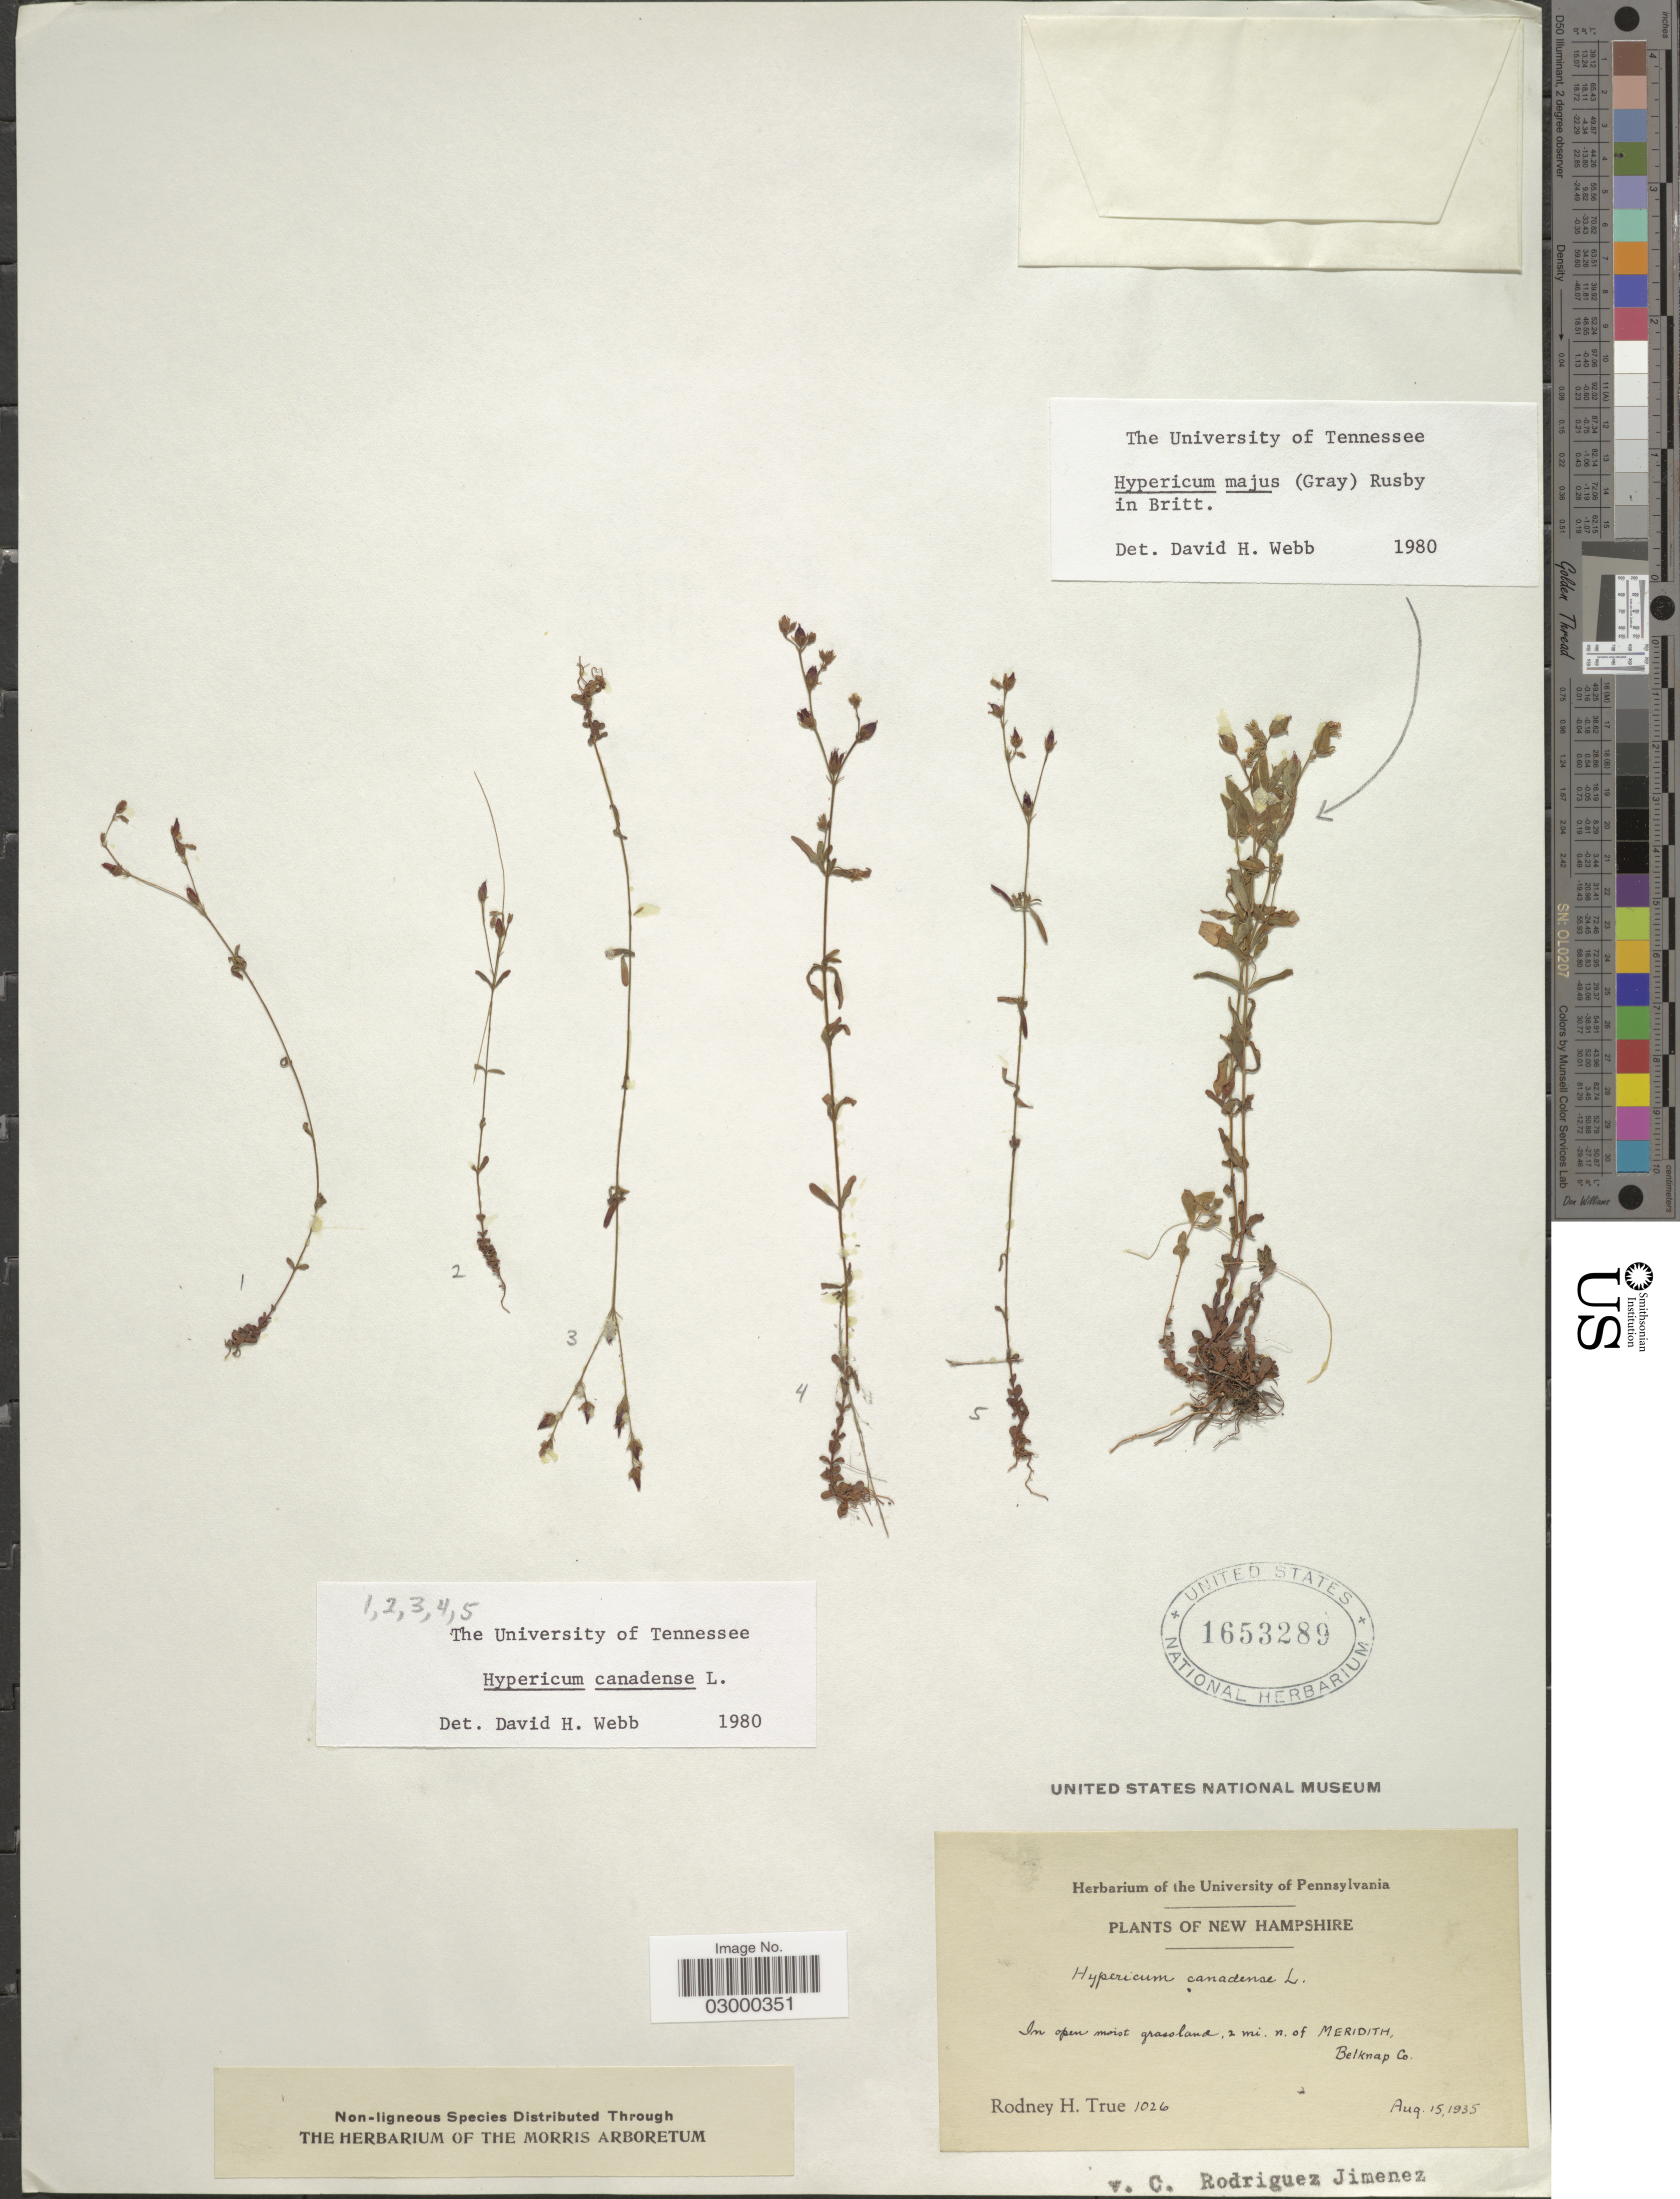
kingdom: Plantae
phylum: Tracheophyta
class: Magnoliopsida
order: Malpighiales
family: Hypericaceae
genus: Hypericum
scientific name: Hypericum canadense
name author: L.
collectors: R. H. True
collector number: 1026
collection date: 1935-08-15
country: United States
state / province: New Hampshire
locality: In open moist grassland, 2 mi. n. of Meridith, Belknap Co.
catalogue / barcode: US 1653289